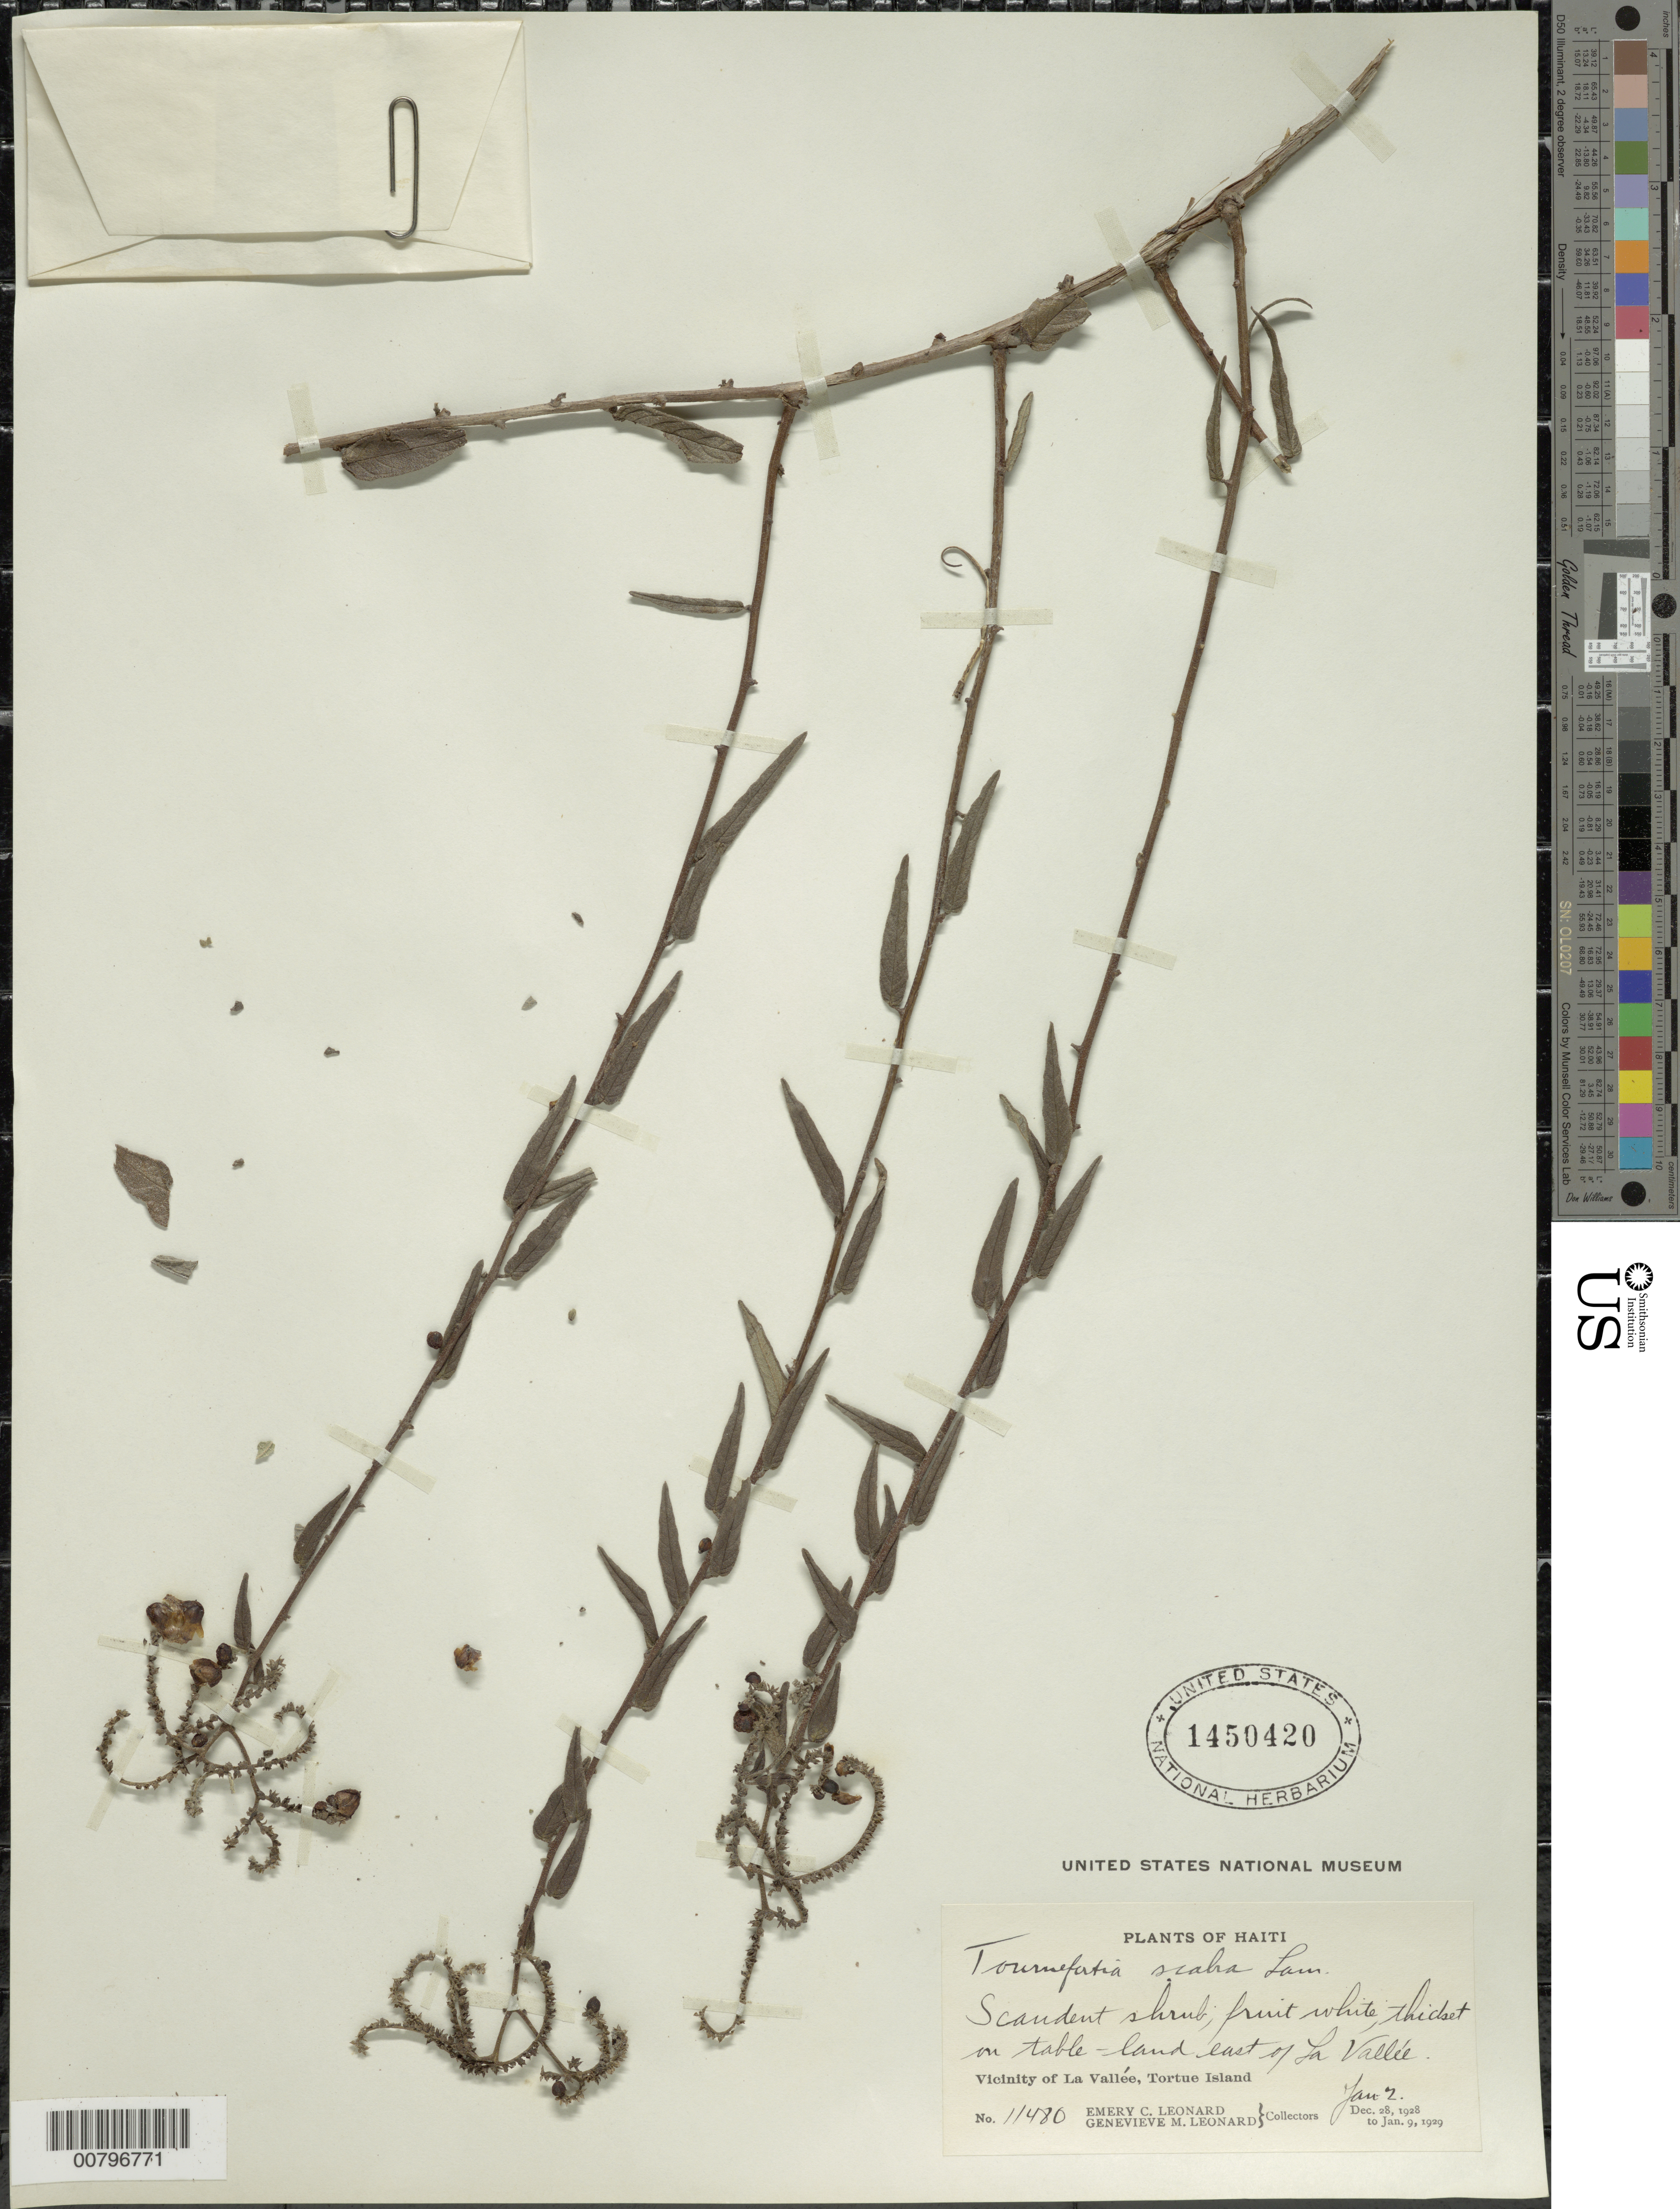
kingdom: Plantae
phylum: Tracheophyta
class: Magnoliopsida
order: Boraginales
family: Heliotropiaceae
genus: Tournefortia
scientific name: Tournefortia scabra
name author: Lam.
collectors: E. C. Leonard & G. M. Leonard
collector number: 11480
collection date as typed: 02 Jan 1929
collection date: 1929-01-02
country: Haiti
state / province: Nord-Óuest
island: Île de la Tortue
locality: Tortue Island, vicinity of La Vallée, east of La Vallée.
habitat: Thicket on table-land.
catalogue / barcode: US 1450420